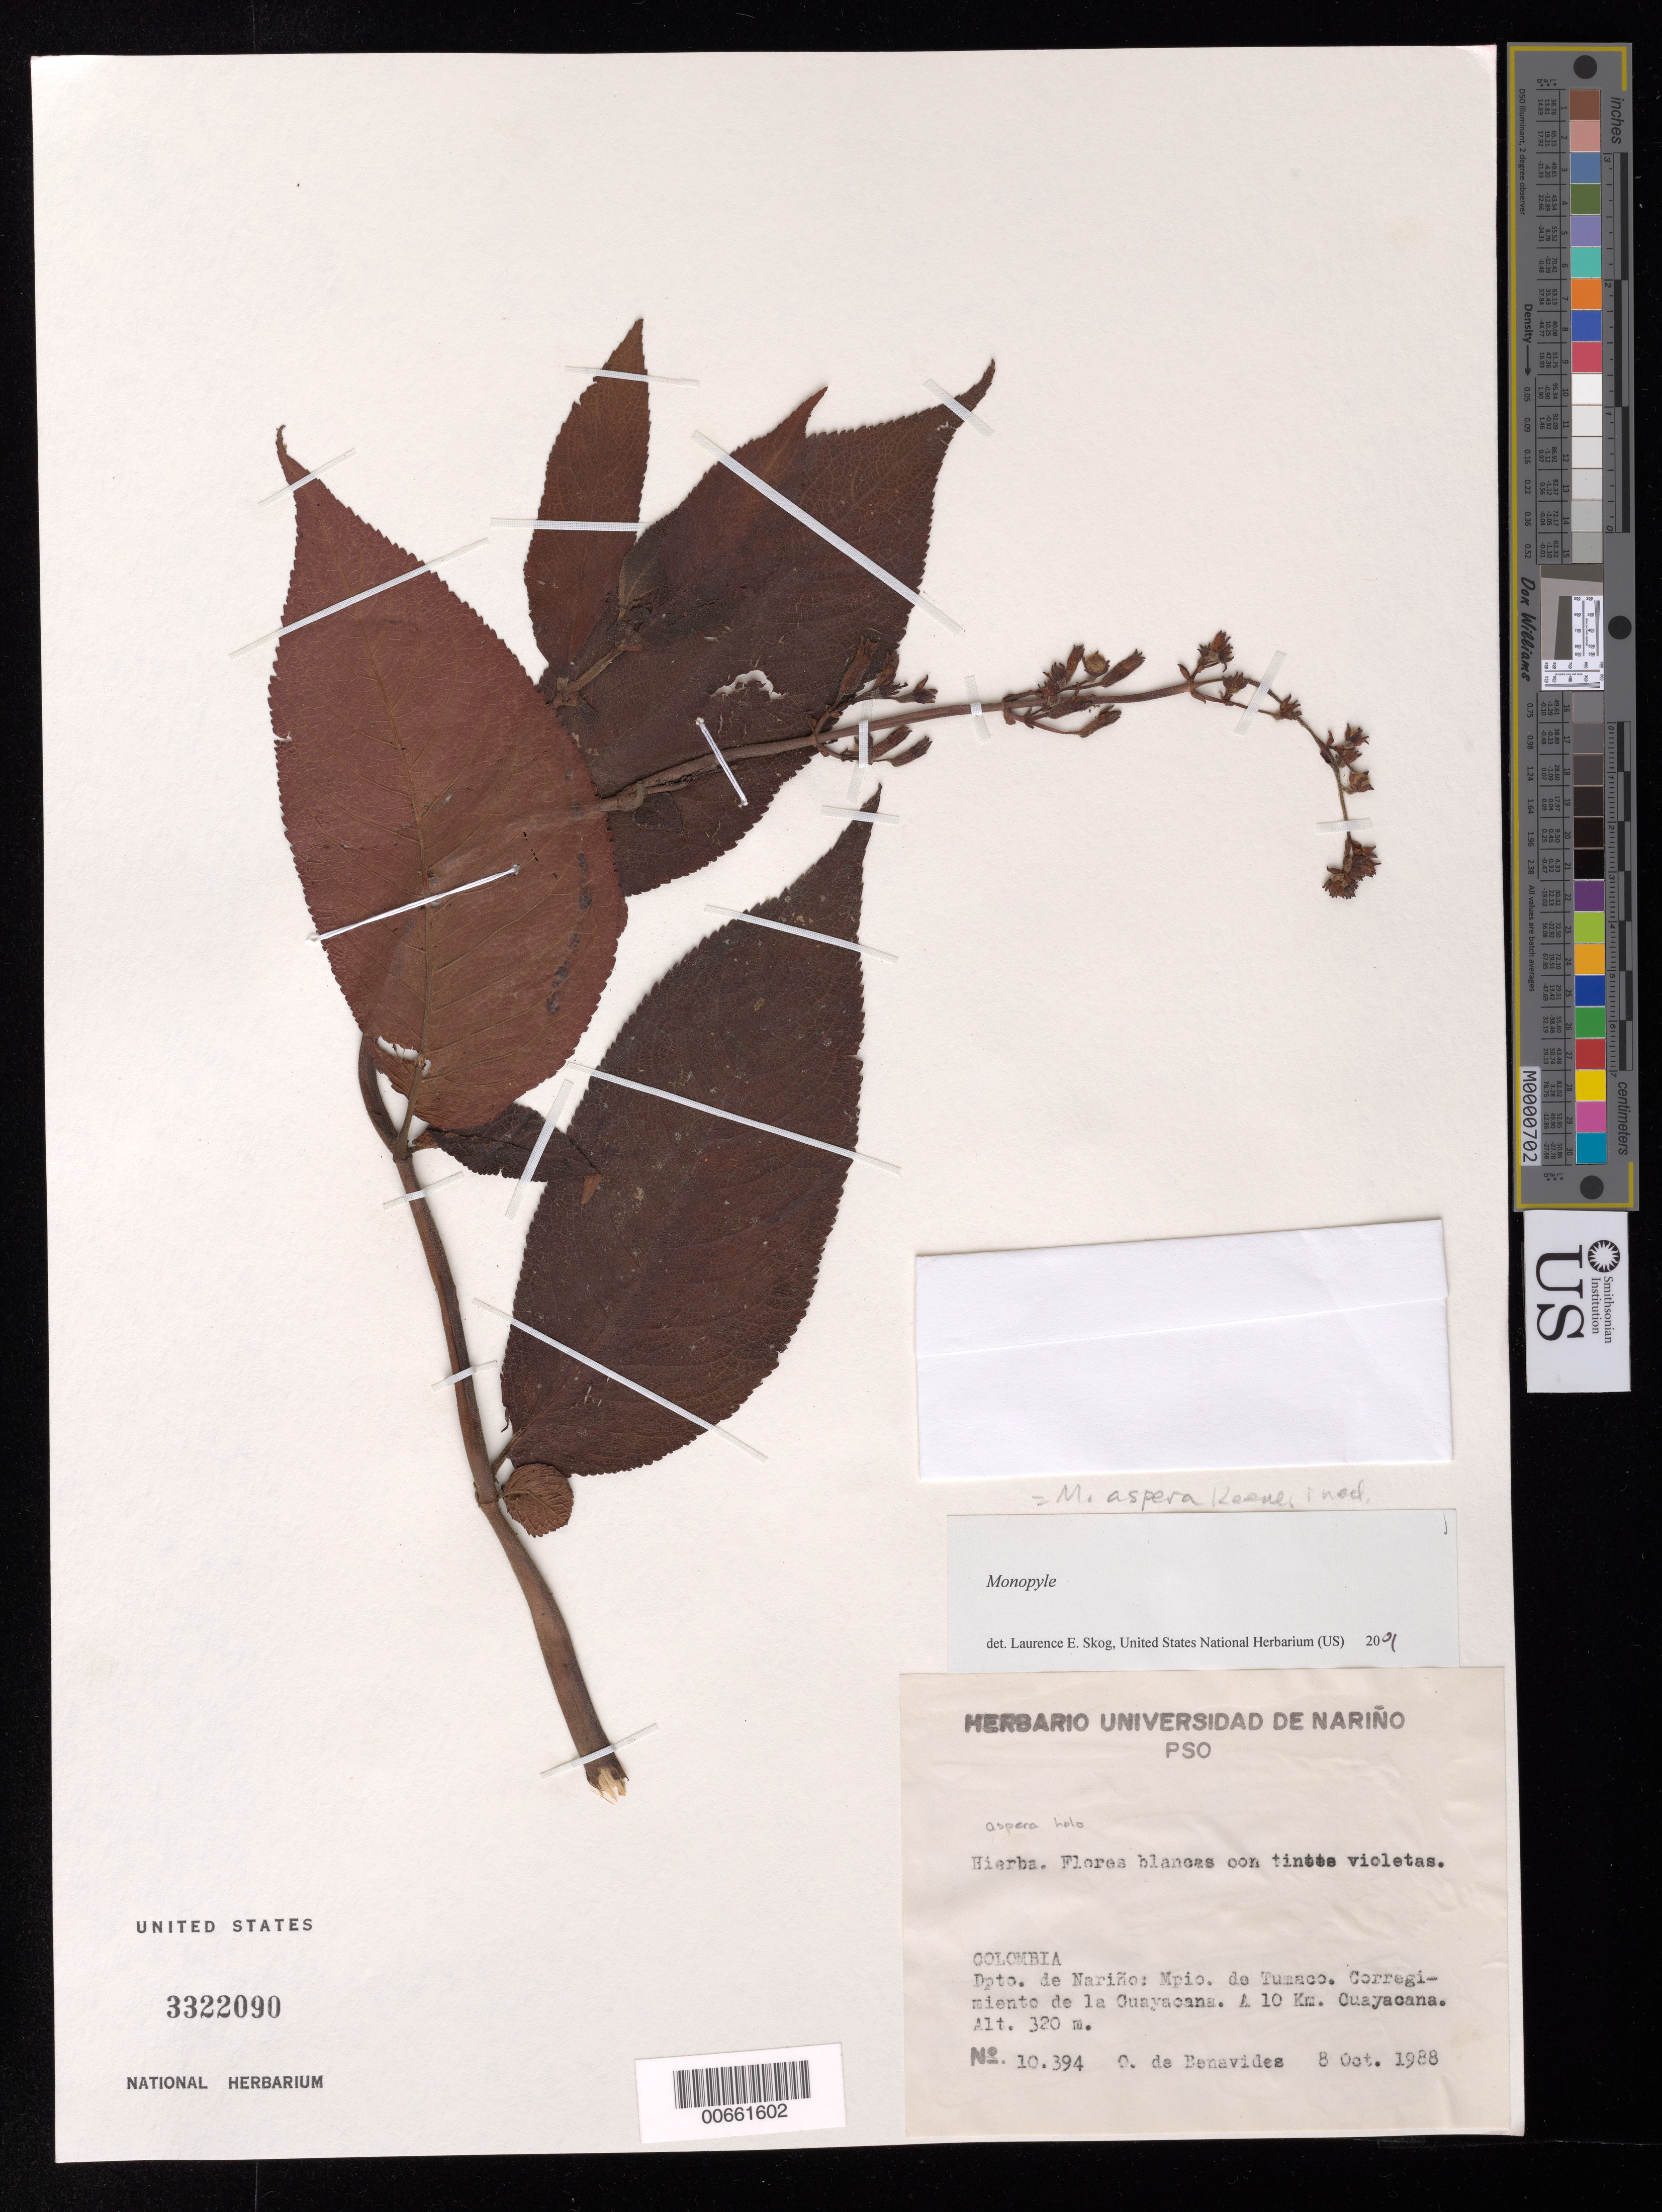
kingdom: Plantae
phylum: Tracheophyta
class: Magnoliopsida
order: Lamiales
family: Gesneriaceae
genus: Monopyle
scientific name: Monopyle sp.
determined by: Skog, Laurence E.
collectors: Olga S. de Benavides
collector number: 10394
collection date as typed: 08 Oct 1988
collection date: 1988-10-08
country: Colombia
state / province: Nariño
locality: Mpio. de Tumaco, Corregimiento de la Guayacana, a 10 km Guayacana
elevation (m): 320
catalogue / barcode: US 3322090